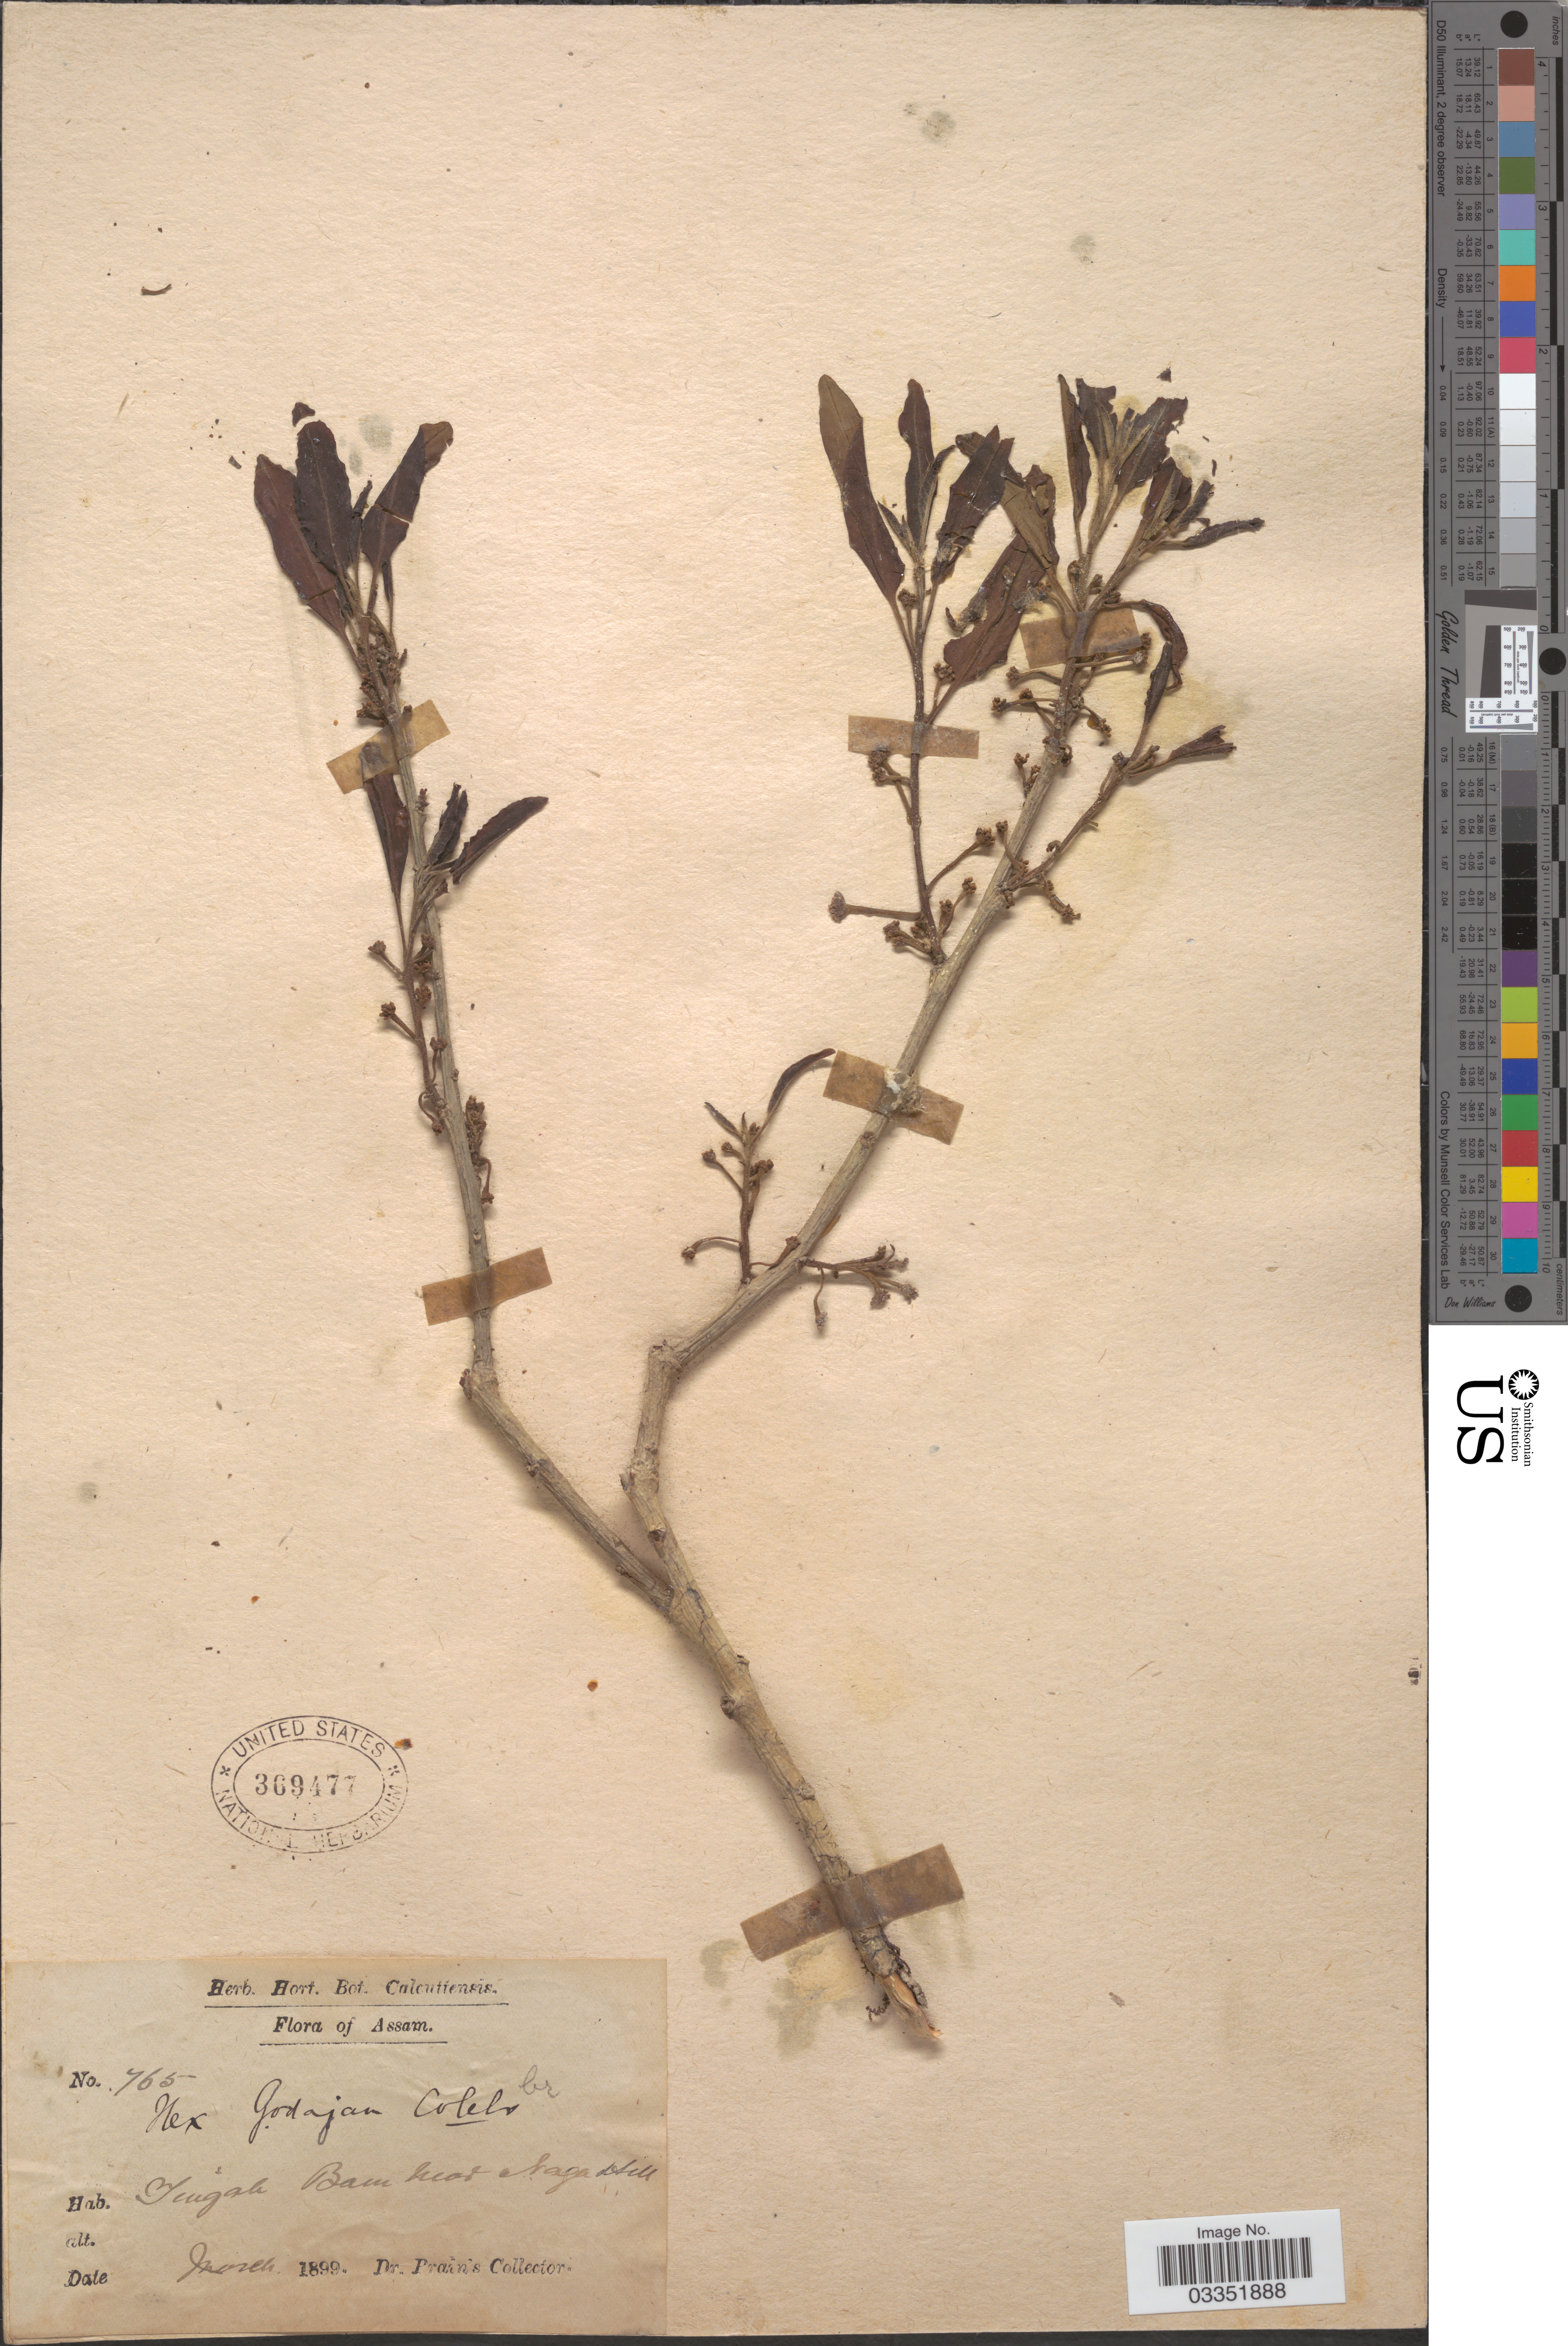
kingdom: Plantae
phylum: Tracheophyta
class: Magnoliopsida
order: Aquifoliales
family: Aquifoliaceae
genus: Ilex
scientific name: Ilex godajam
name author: Wall. ex Hook. f.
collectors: Dr. Prain's collector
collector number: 765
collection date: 1899-03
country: India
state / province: Assam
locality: Tingale Bam near Naga Hill.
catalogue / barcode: US 369477